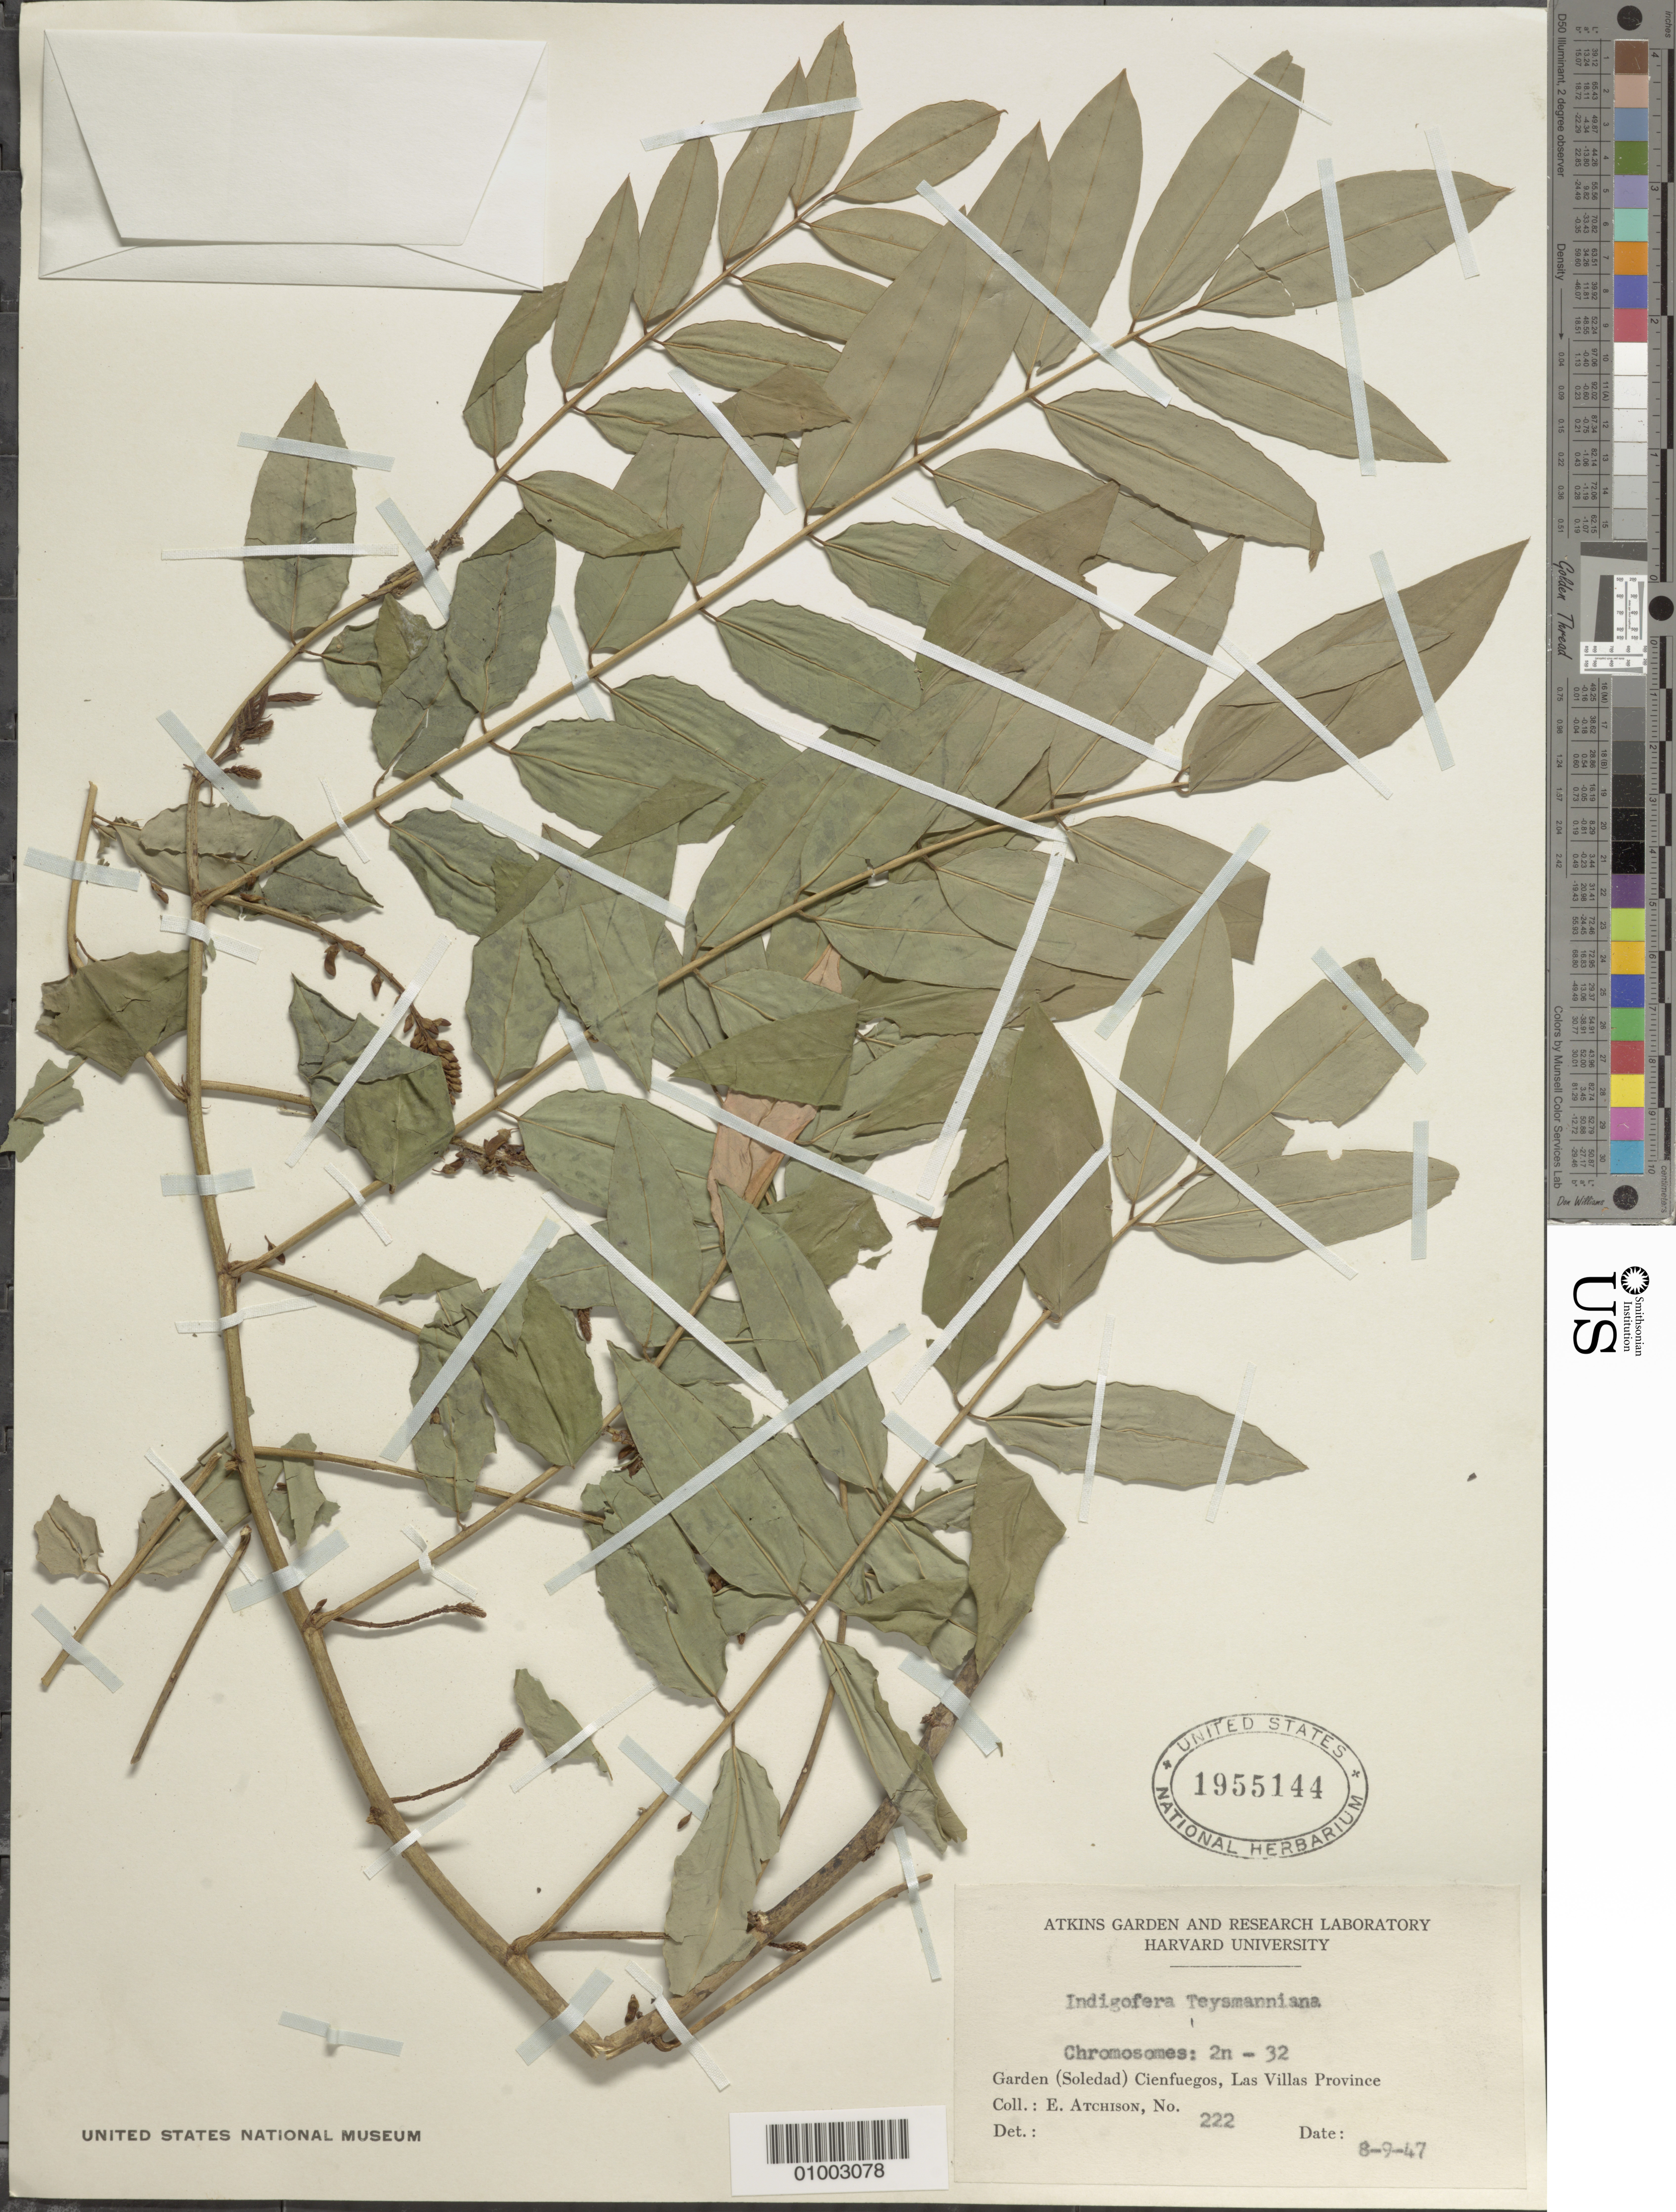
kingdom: Plantae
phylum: Tracheophyta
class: Magnoliopsida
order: Fabales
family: Fabaceae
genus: Indigofera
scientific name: Indigofera teysmannii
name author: Miq.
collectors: E. Atchison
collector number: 222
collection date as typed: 09 Aug 1947 or 08 Sep 1947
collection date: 1947-08-09 or 1947-09-08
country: Cuba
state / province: Cienfuegos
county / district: Cienfuegos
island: Cuba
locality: Soledad Garden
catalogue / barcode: US 1955144